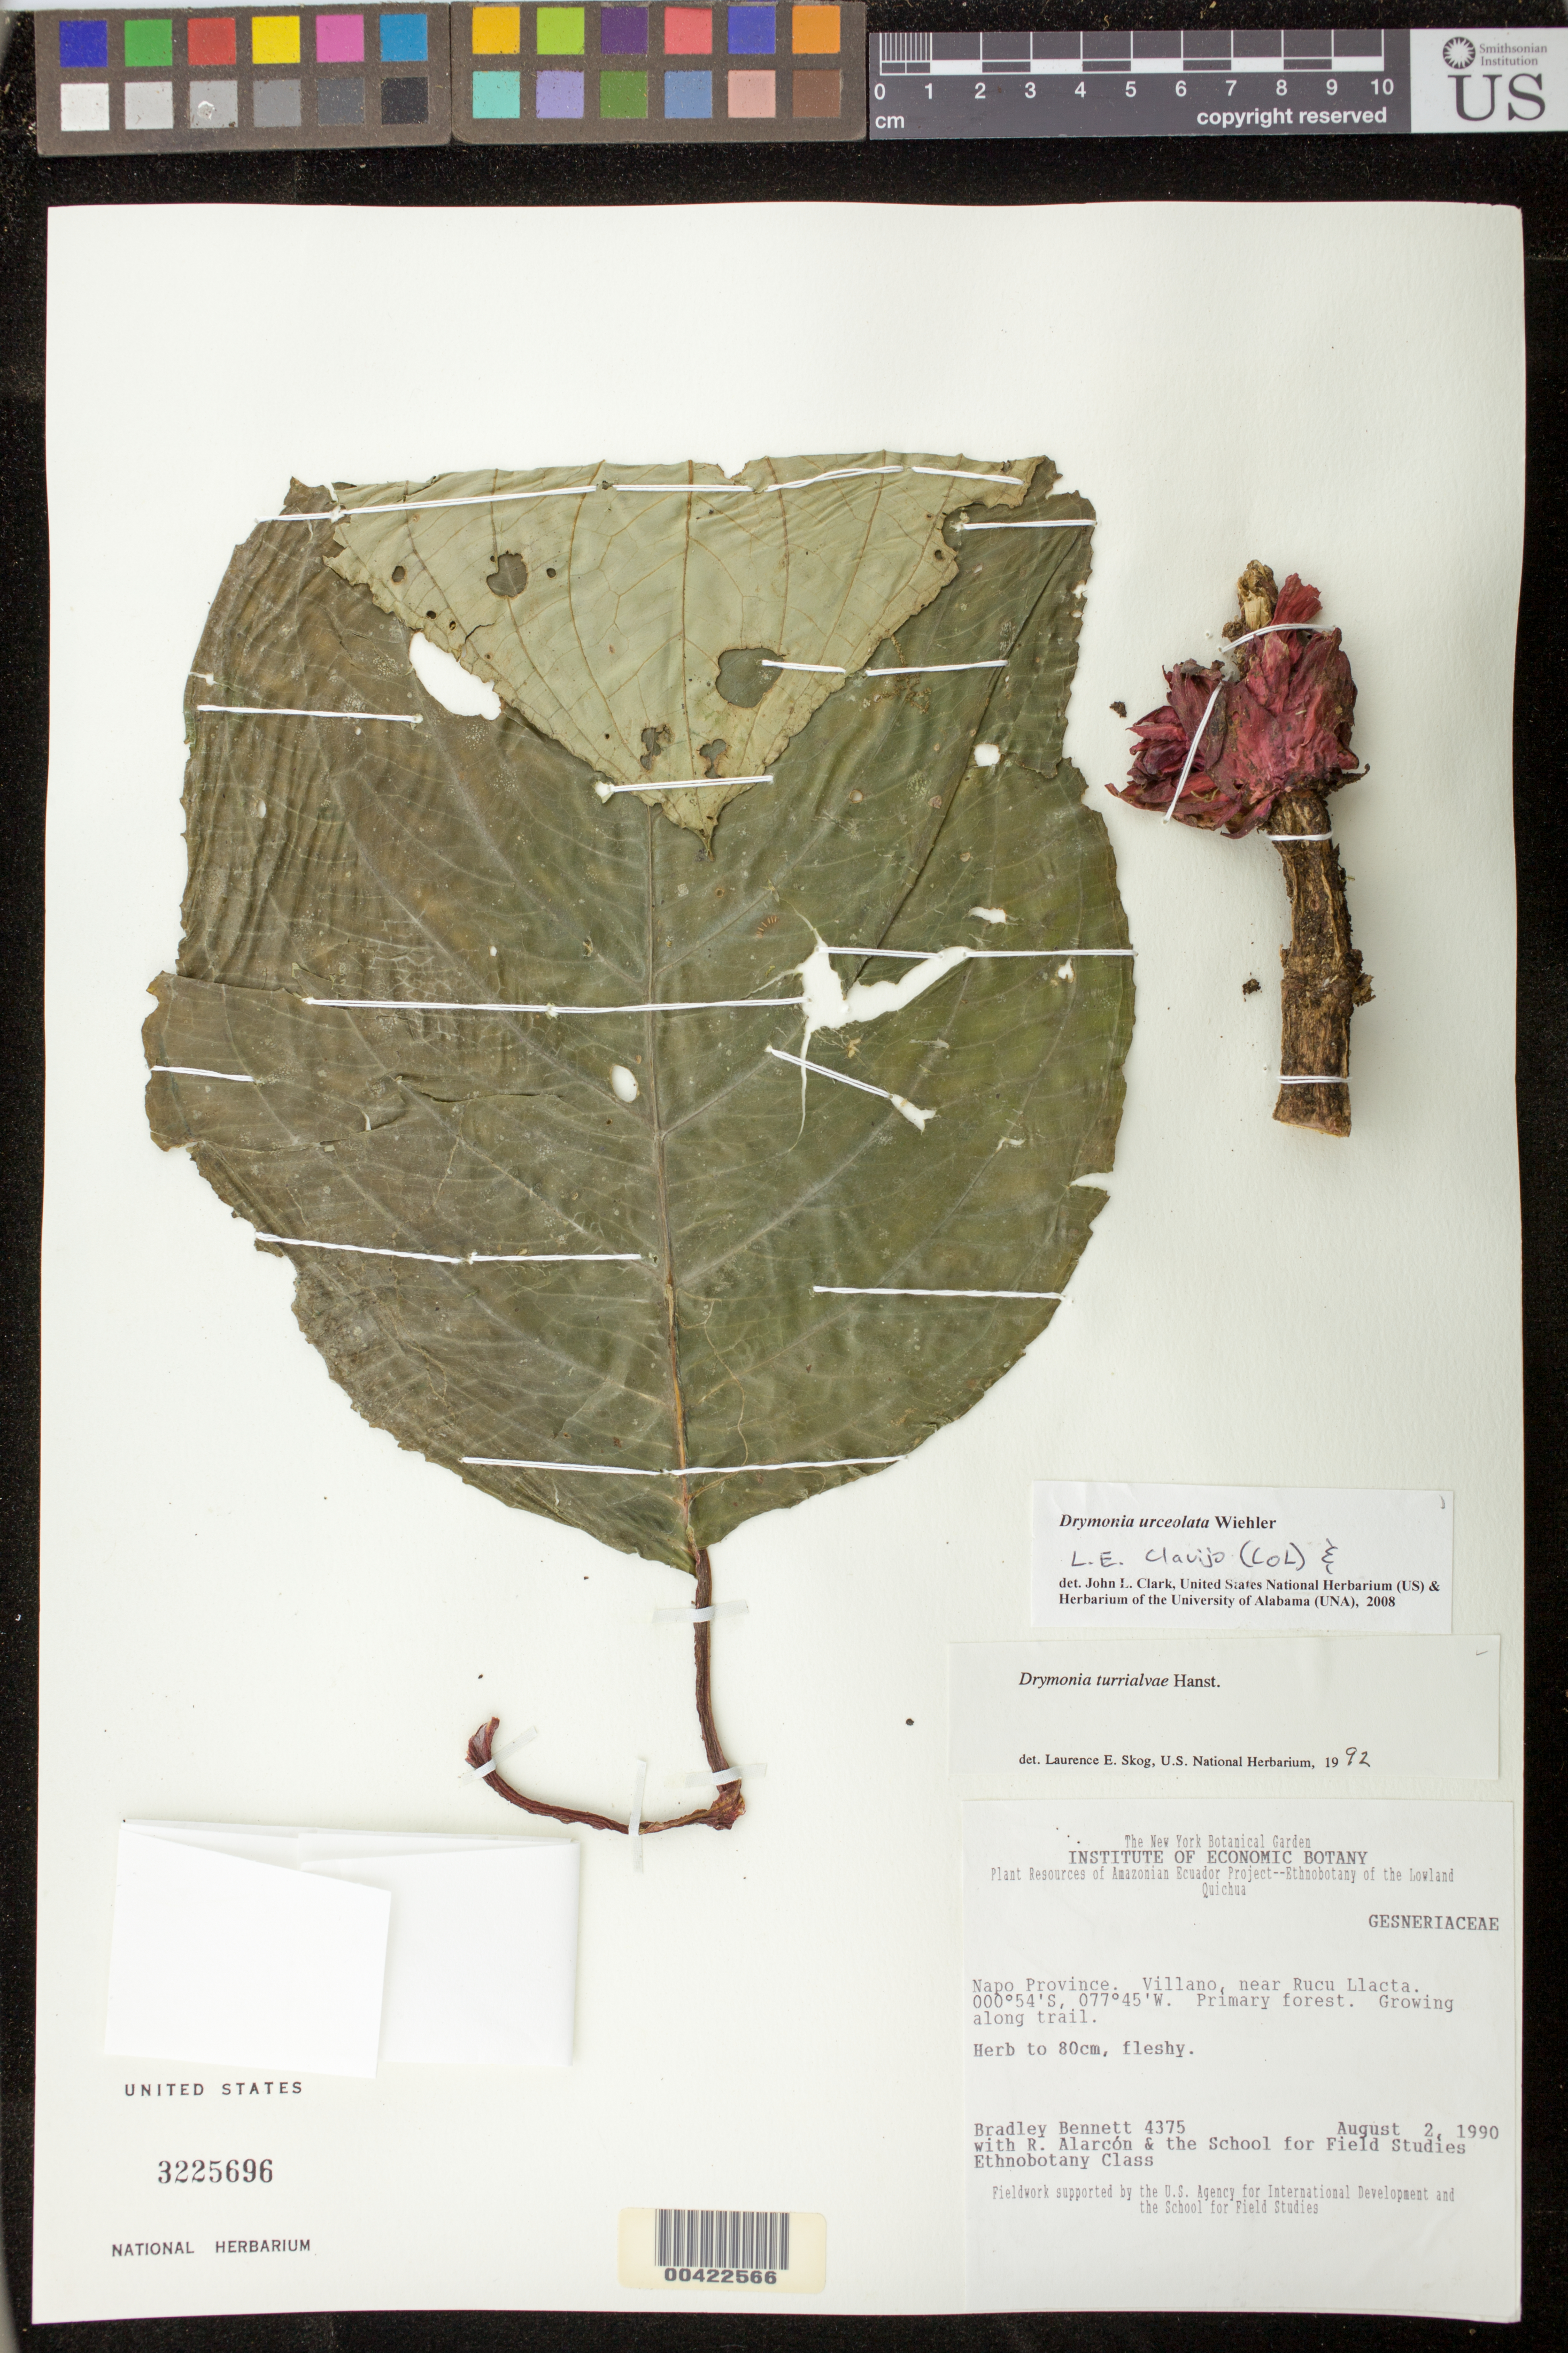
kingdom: Plantae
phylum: Tracheophyta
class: Magnoliopsida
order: Lamiales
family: Gesneriaceae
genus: Drymonia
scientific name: Drymonia urceolata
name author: Wiehler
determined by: Clavijo, L.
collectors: B. Bennett, R. Alarcon & Ethnobotany class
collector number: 4375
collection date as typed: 02 Aug 1990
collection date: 1990-08-02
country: Ecuador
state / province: Napo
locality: Napo Province. Villano, near Rucu Llacta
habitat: Primary forest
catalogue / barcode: US 3225696